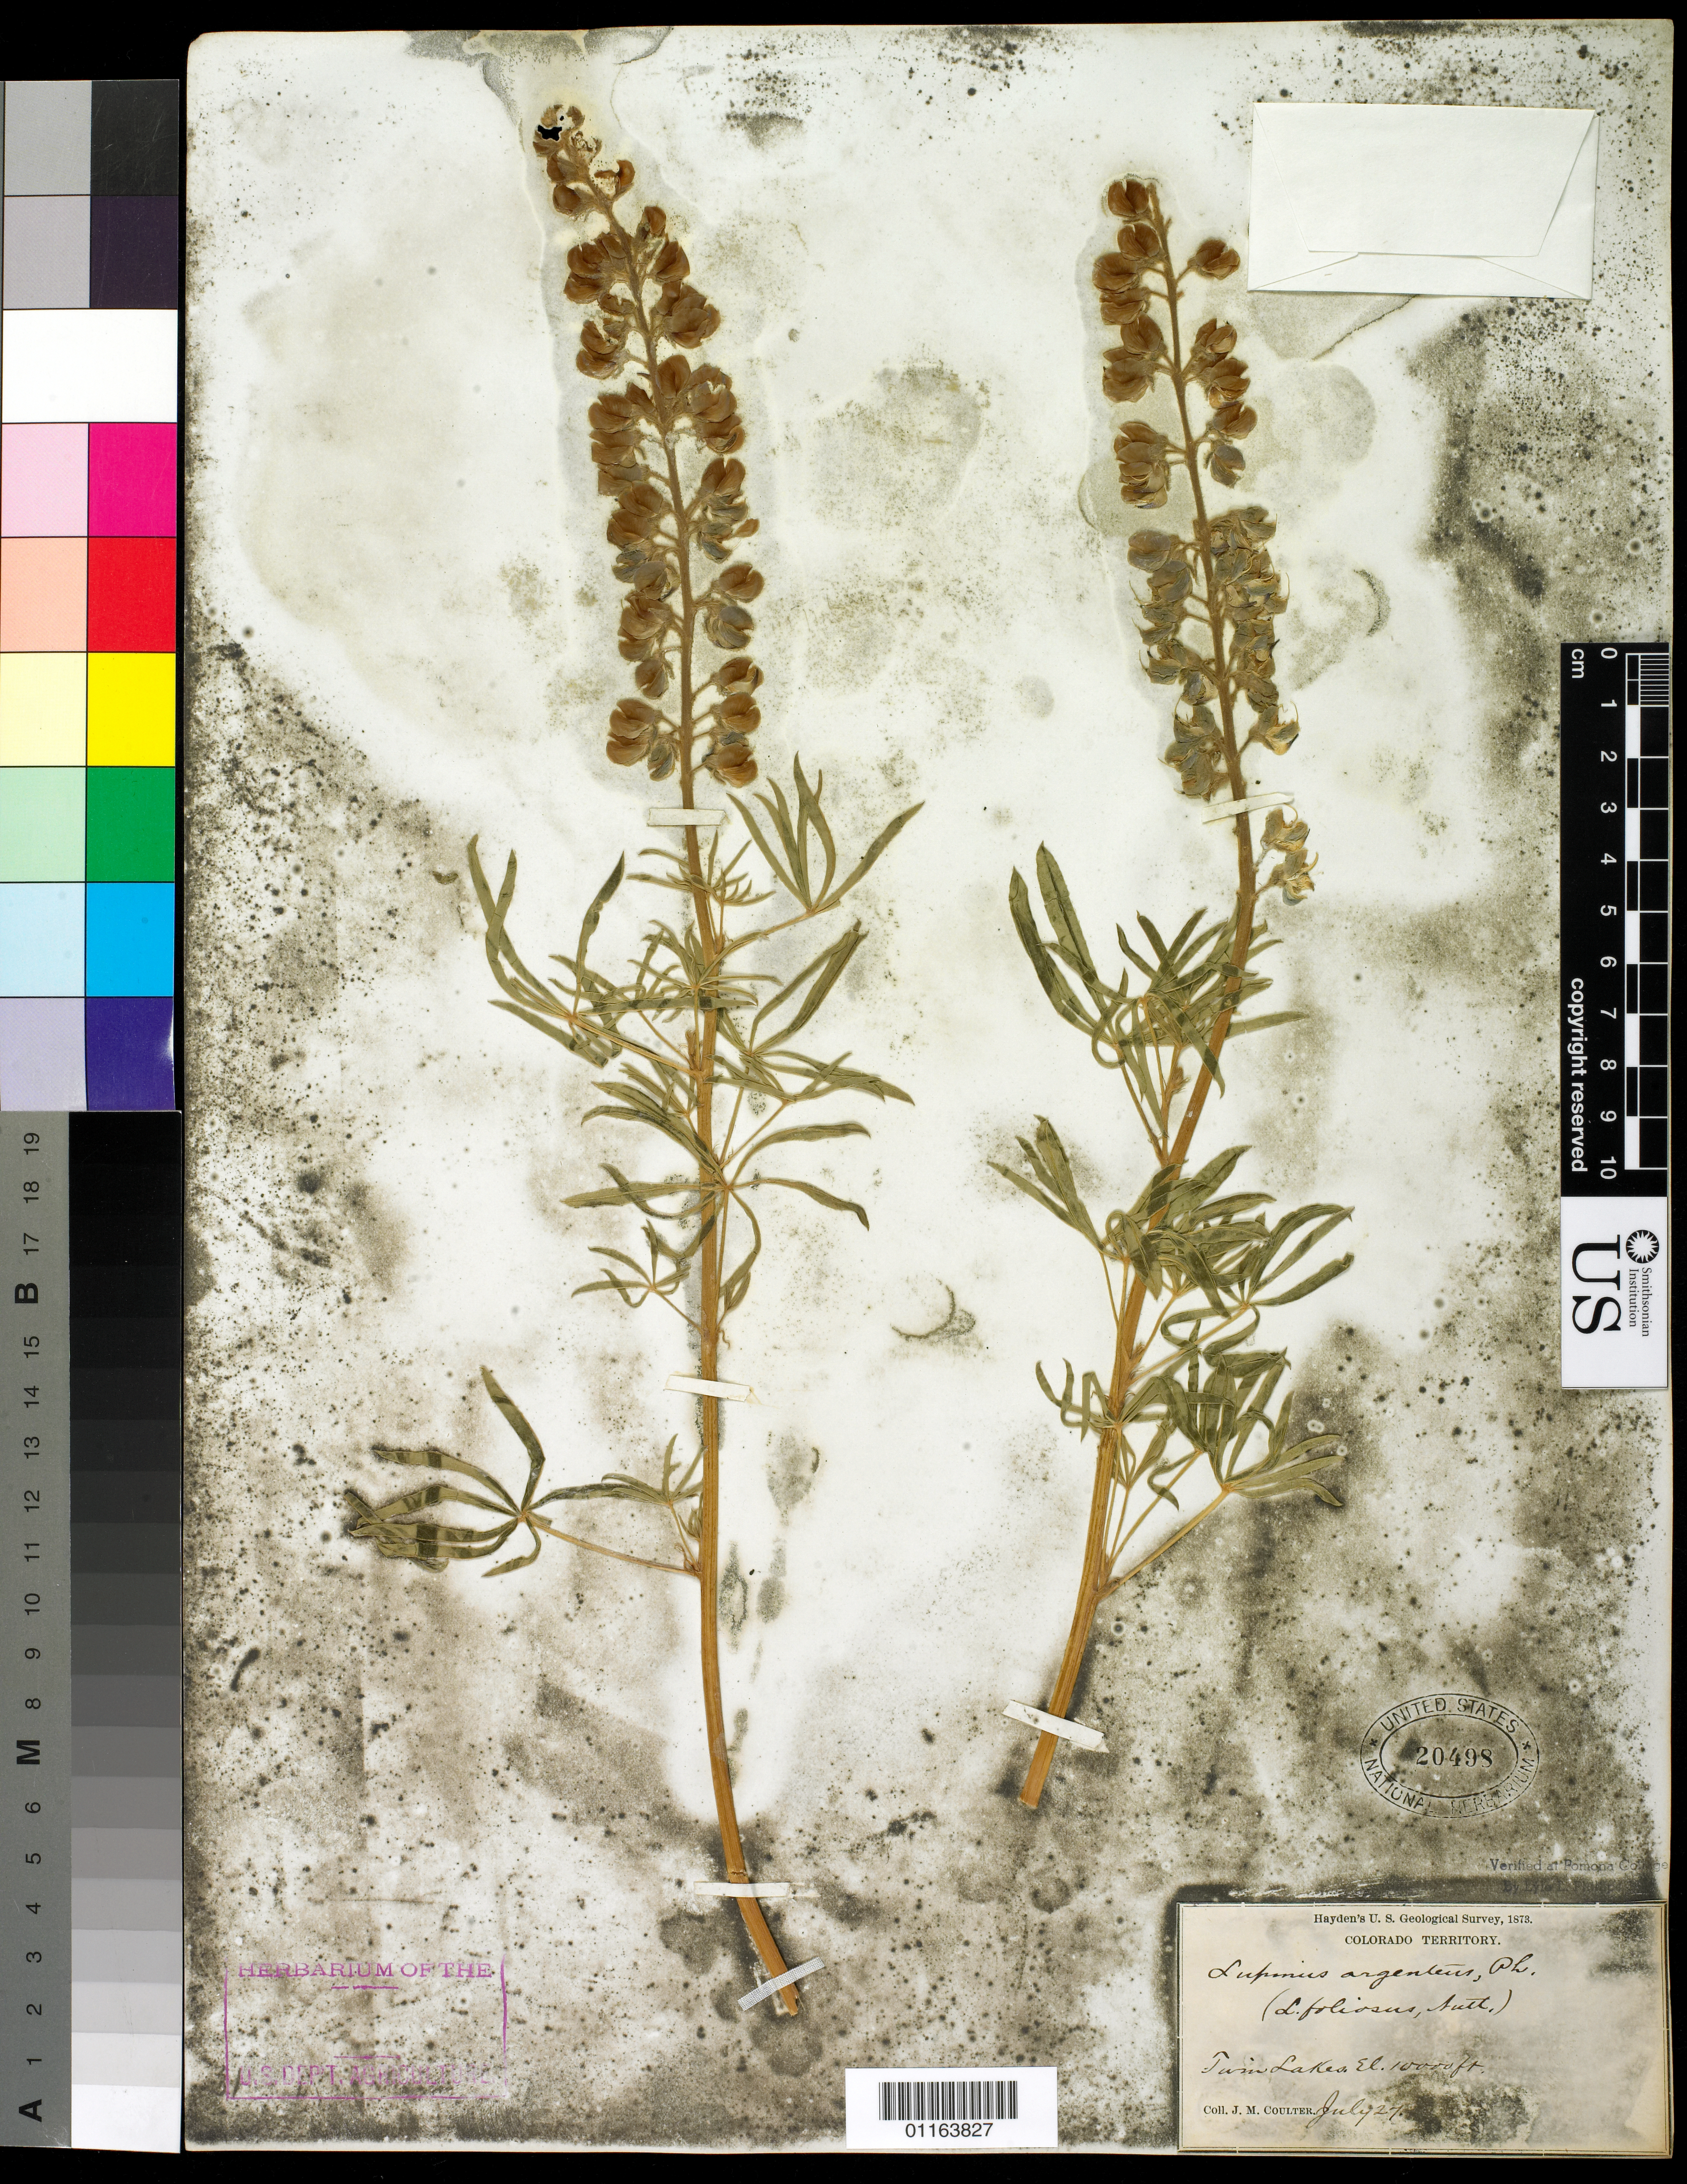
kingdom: Plantae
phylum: Tracheophyta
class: Magnoliopsida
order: Fabales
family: Fabaceae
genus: Lupinus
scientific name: Lupinus argenteus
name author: Pursh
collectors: J. M. Coulter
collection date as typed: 31 Jul 1873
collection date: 1873-07-31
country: United States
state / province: Colorado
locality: Twin lakes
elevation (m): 3048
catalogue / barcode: US 20498